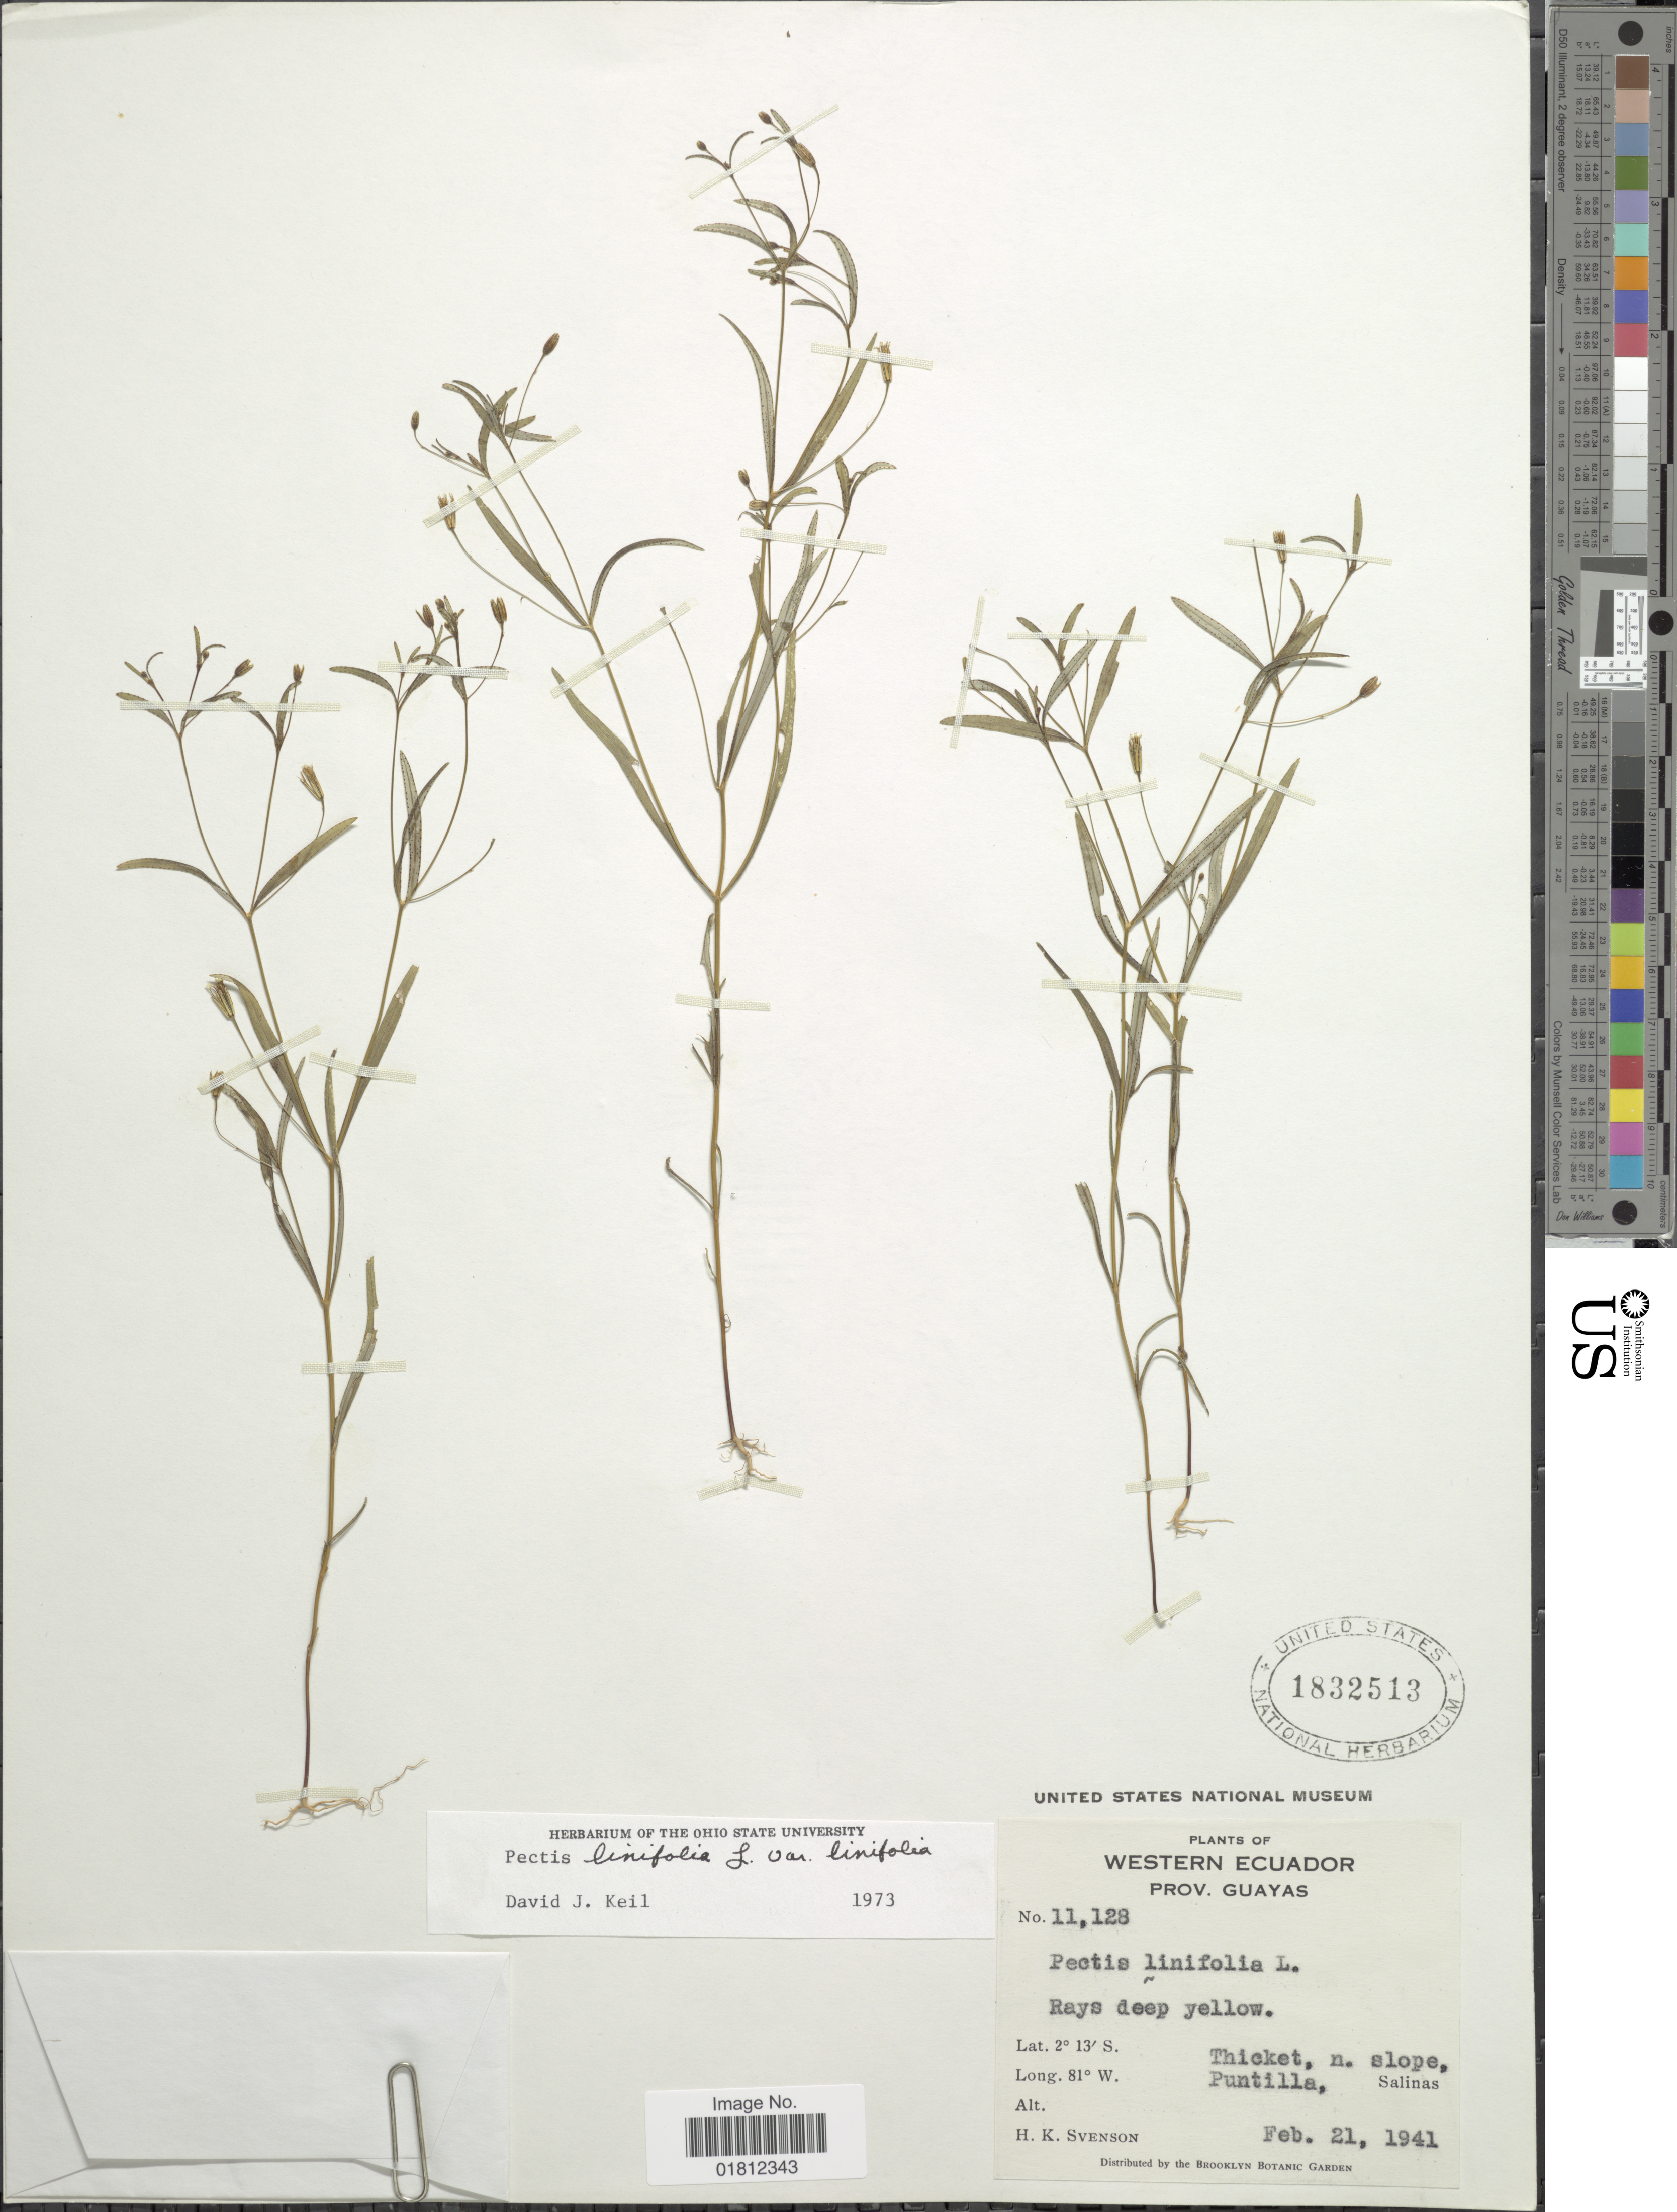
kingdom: Plantae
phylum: Tracheophyta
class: Magnoliopsida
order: Asterales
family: Asteraceae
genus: Pectis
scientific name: Pectis linifolia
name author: L.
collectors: H. K. Svenson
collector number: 11128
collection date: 1941-02-21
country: Ecuador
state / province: Guayas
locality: Western Ecuador. Prov. Guayas. Thicket n. slope. Puntilla, Salinas.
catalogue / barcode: US 1832513